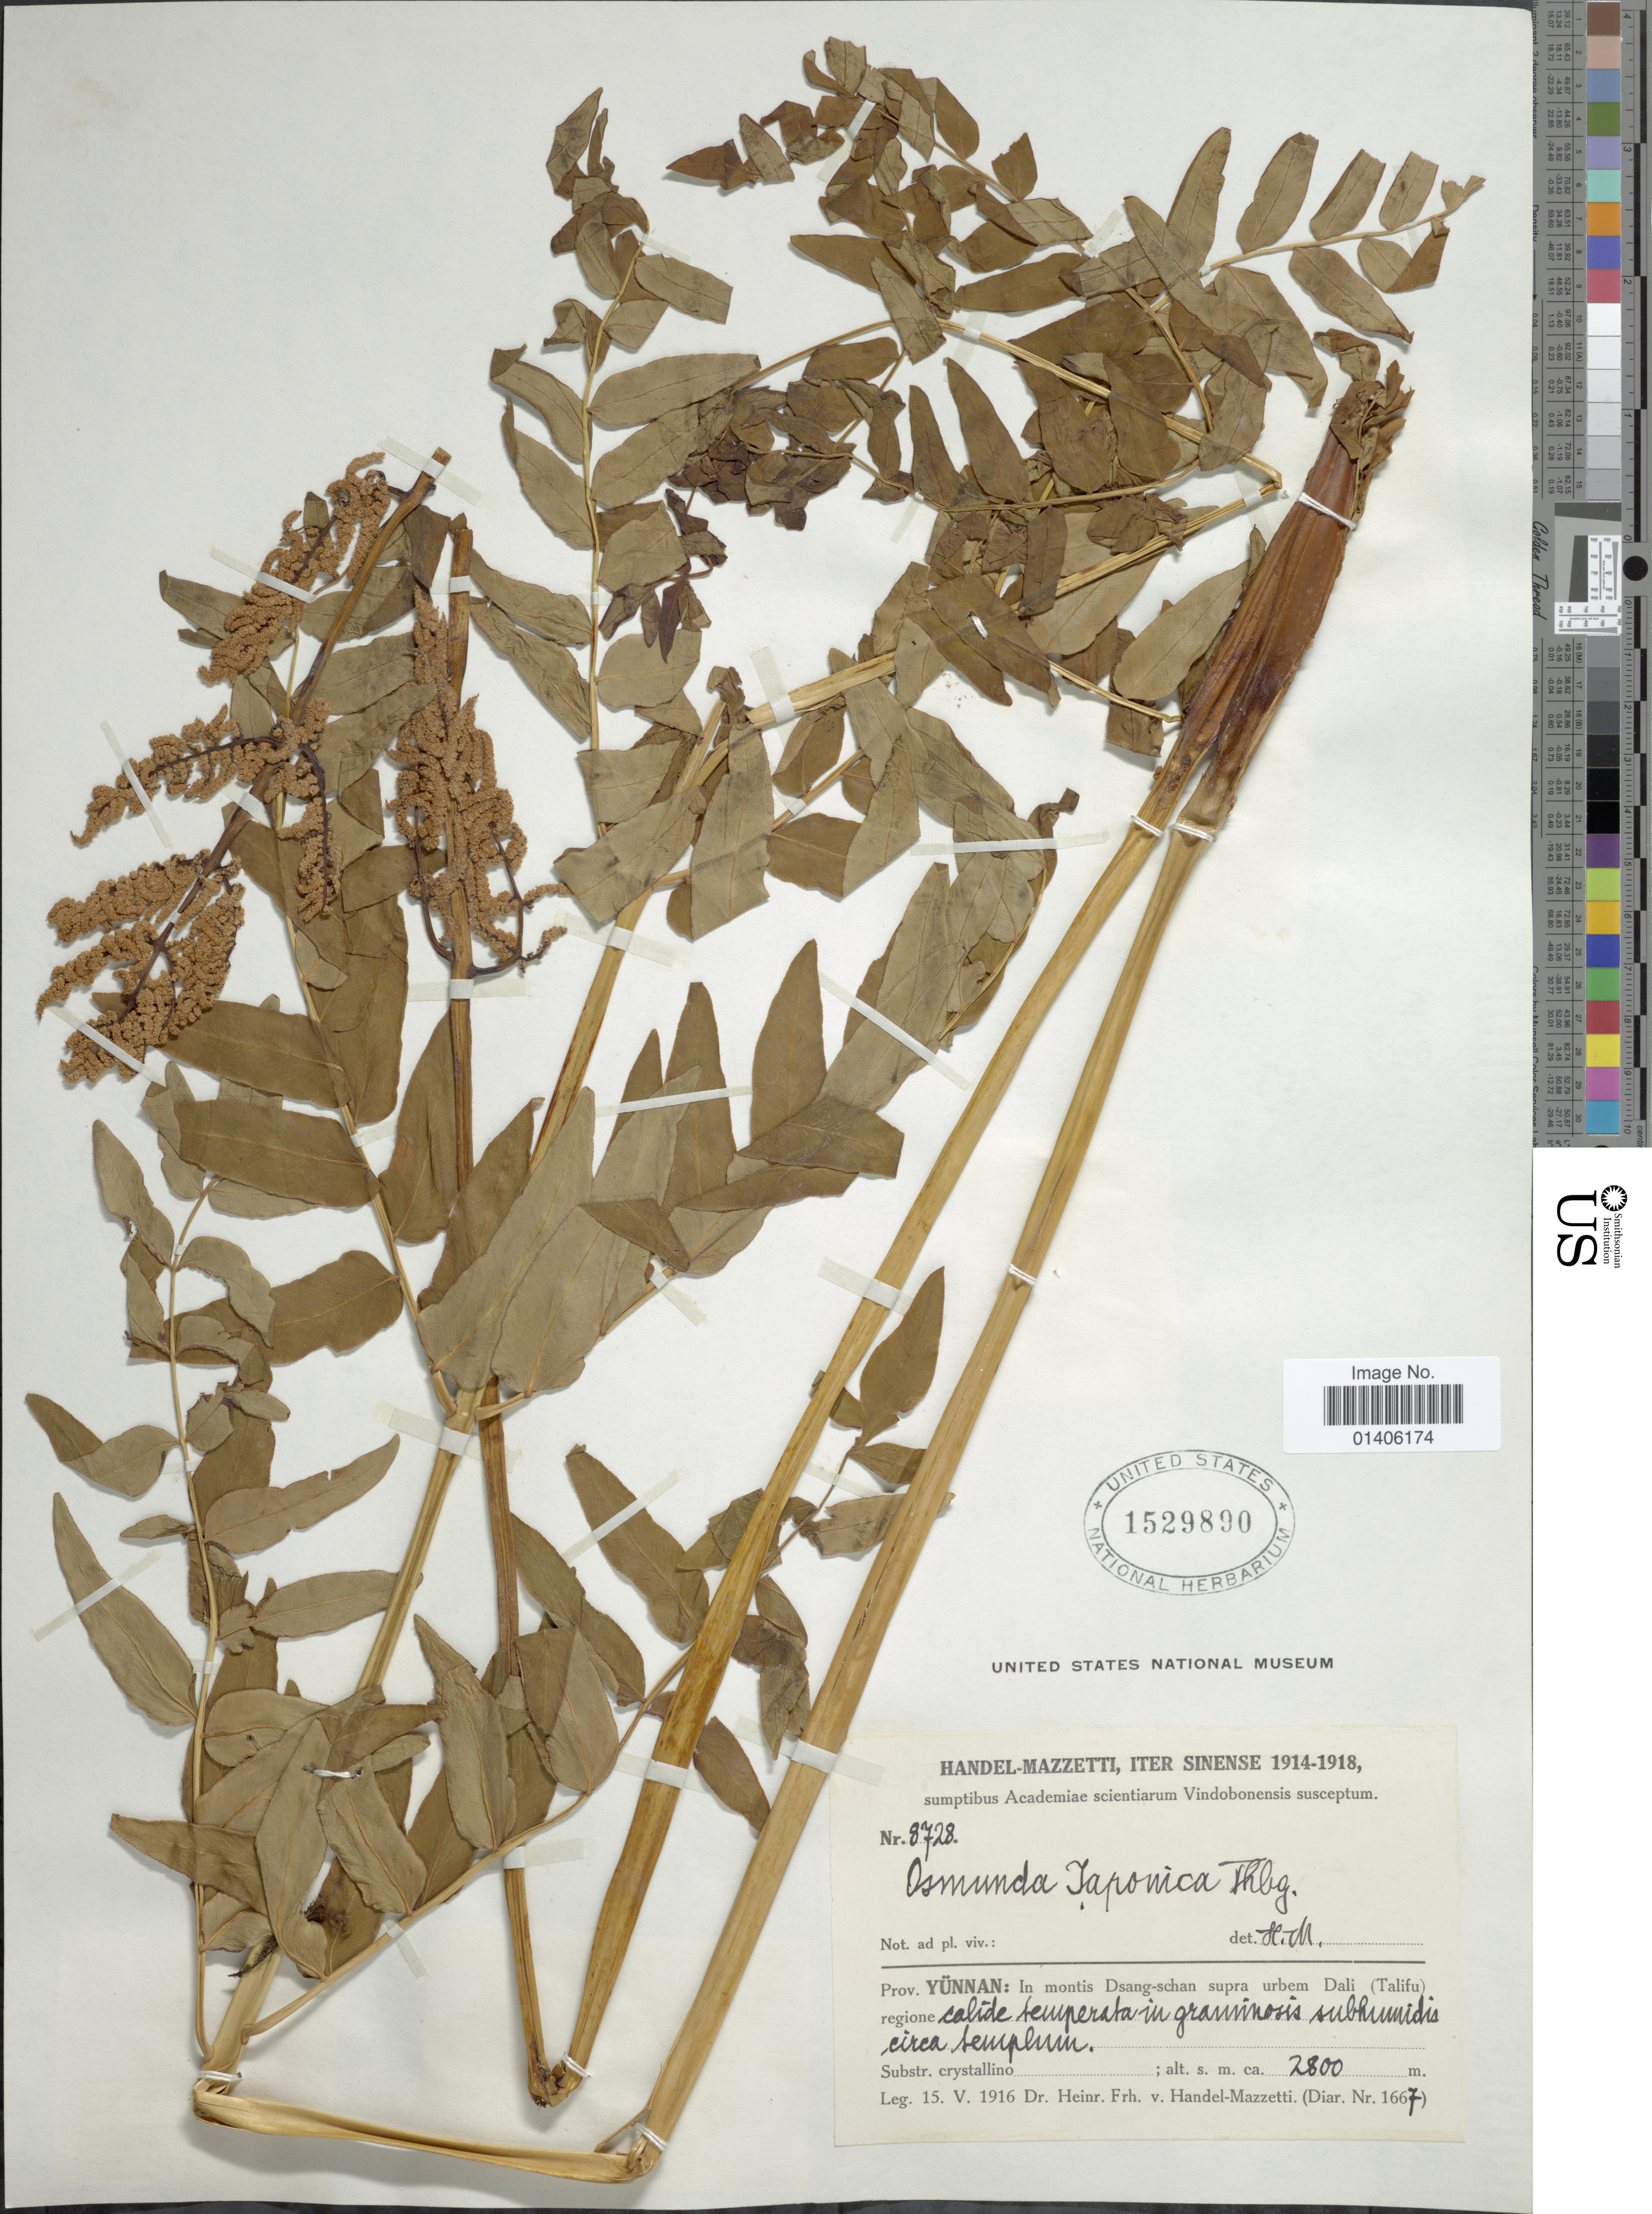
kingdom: Plantae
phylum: Tracheophyta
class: Polypodiopsida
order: Osmundales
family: Osmundaceae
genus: Osmunda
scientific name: Osmunda lancea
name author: Thunb.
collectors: H. Handel-Mazzetti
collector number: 8728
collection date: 1916-05-15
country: China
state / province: Yunnan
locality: In montis Dsang-schan supra urbem Dali (talifu) regione calide temperata in graminosis subhumidus circa [illegible text]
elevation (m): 2800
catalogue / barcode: US 152890